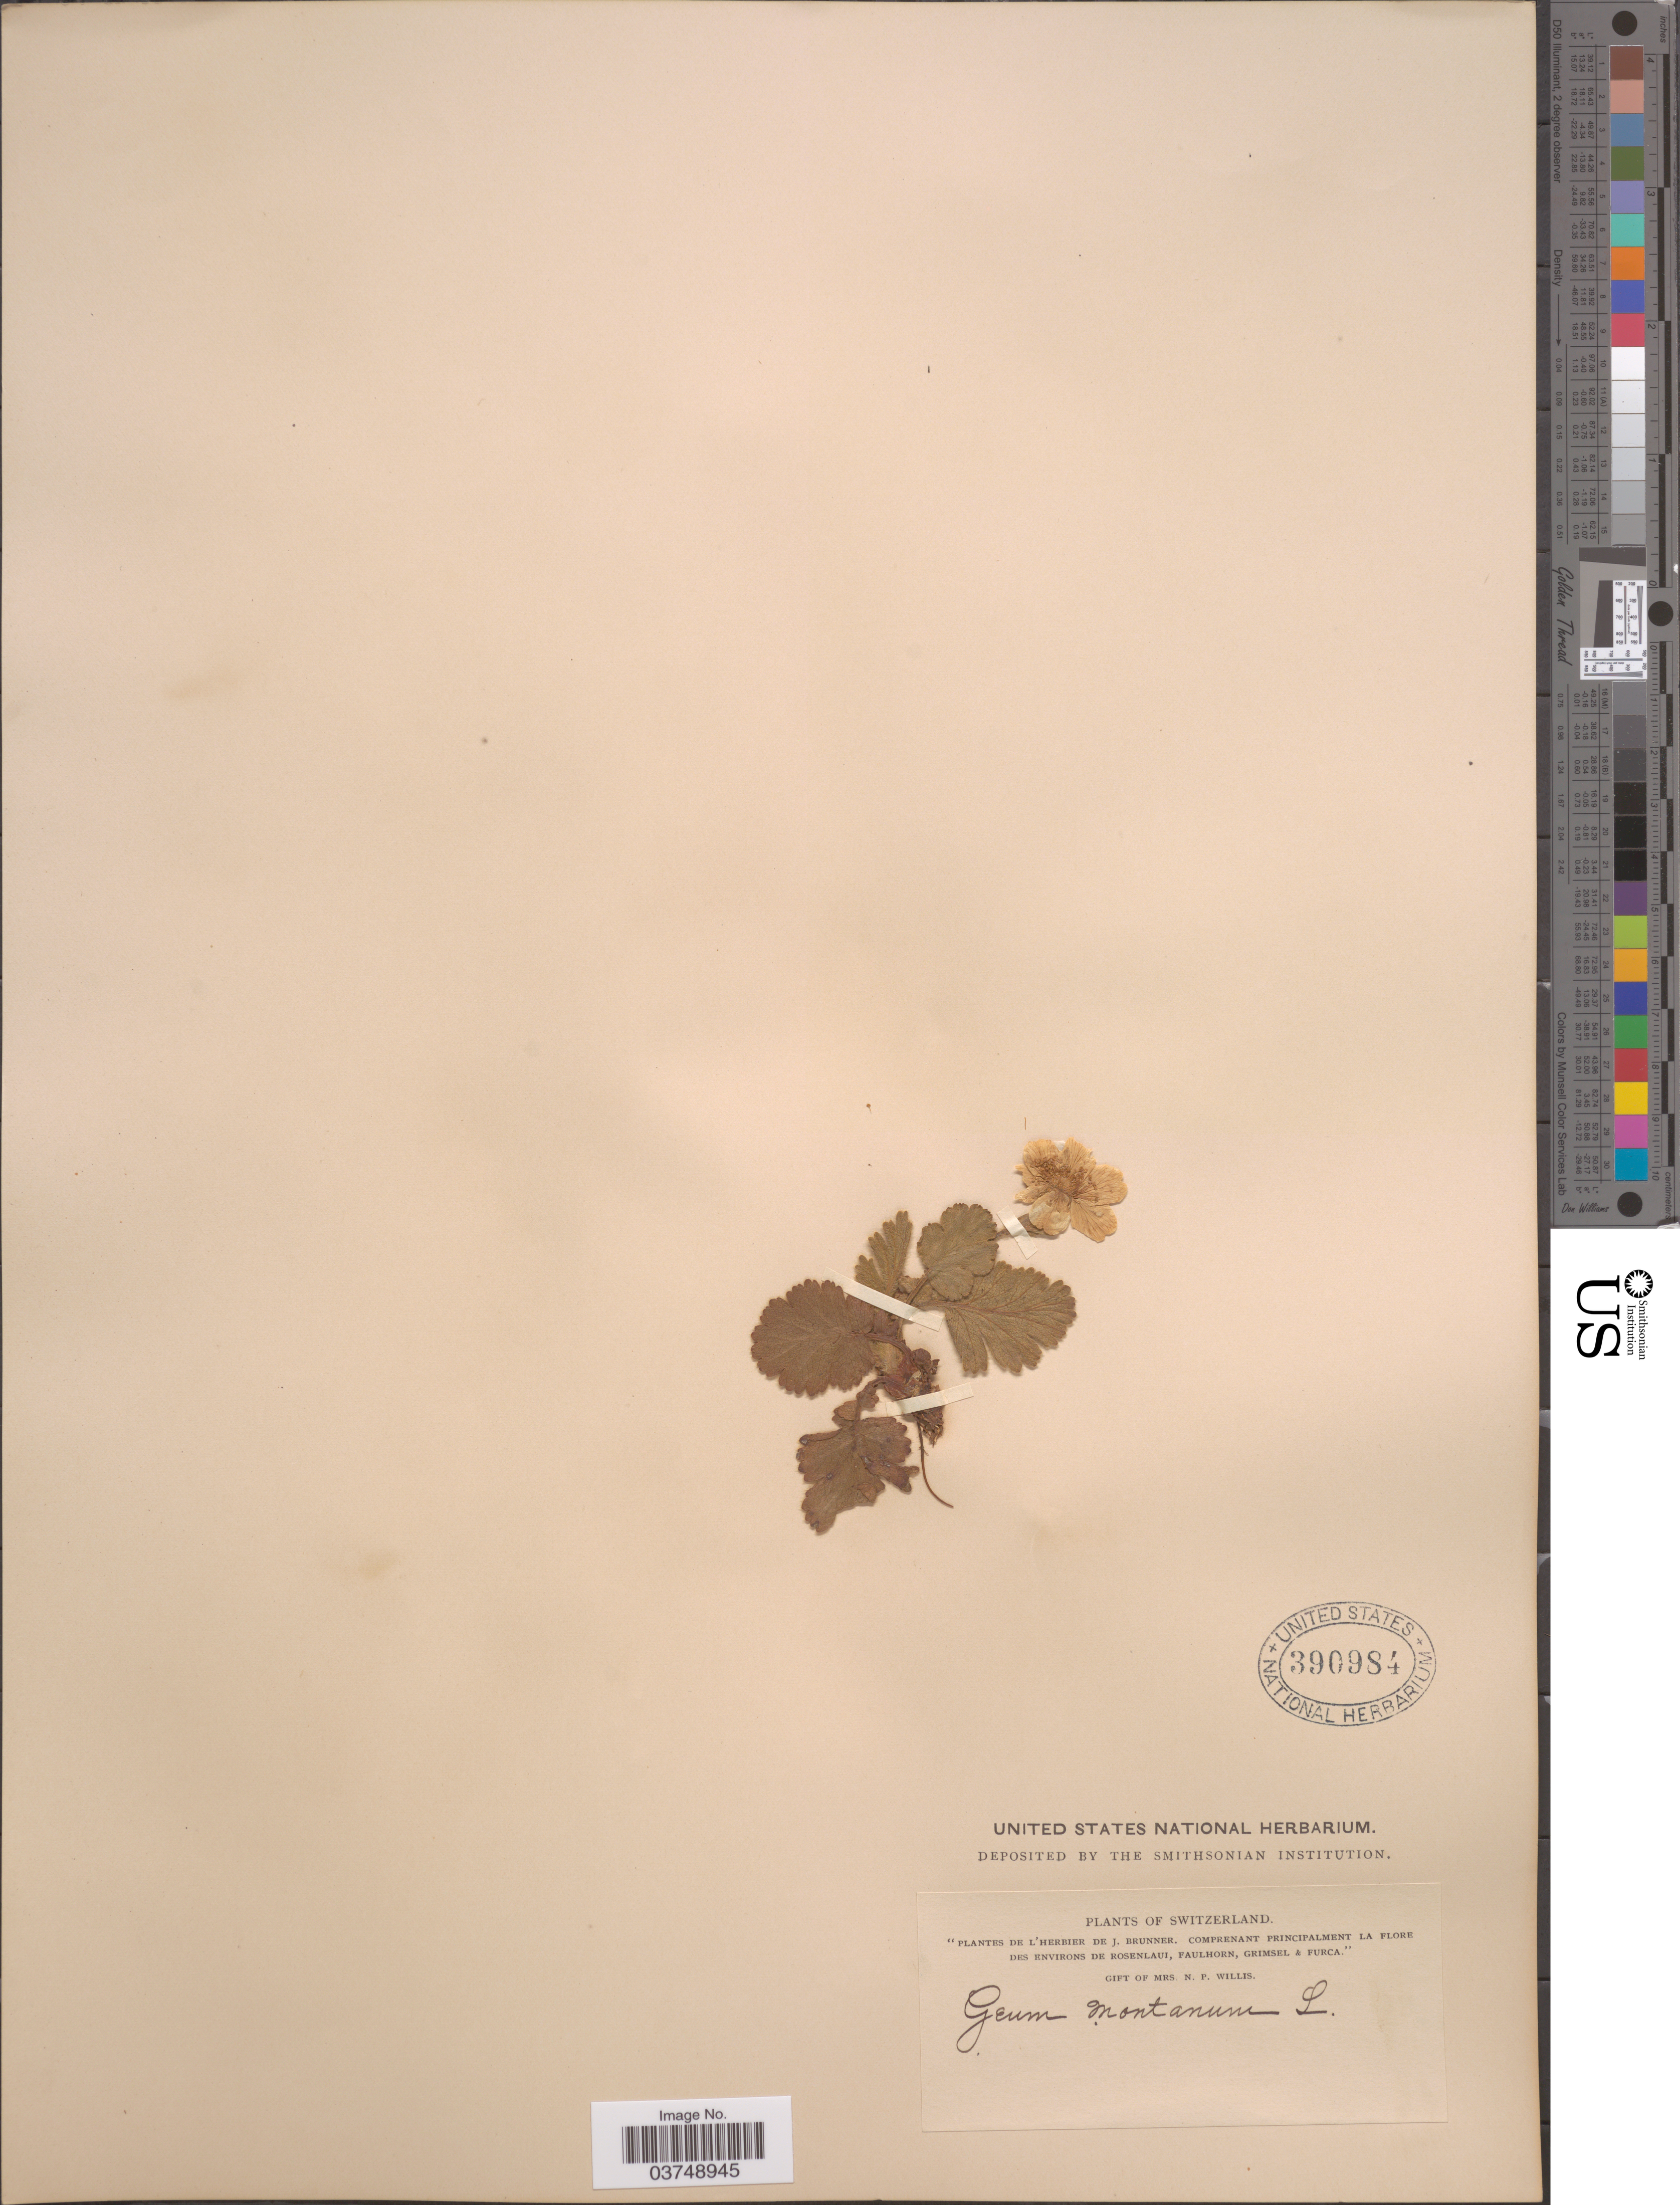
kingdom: Plantae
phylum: Tracheophyta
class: Magnoliopsida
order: Rosales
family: Rosaceae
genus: Geum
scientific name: Geum montanum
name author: L.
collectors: ex herb. J. Brunner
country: Switzerland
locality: Environs de Rosenlaui, Faulhorn, Grimsel & Furca.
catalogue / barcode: US 390984